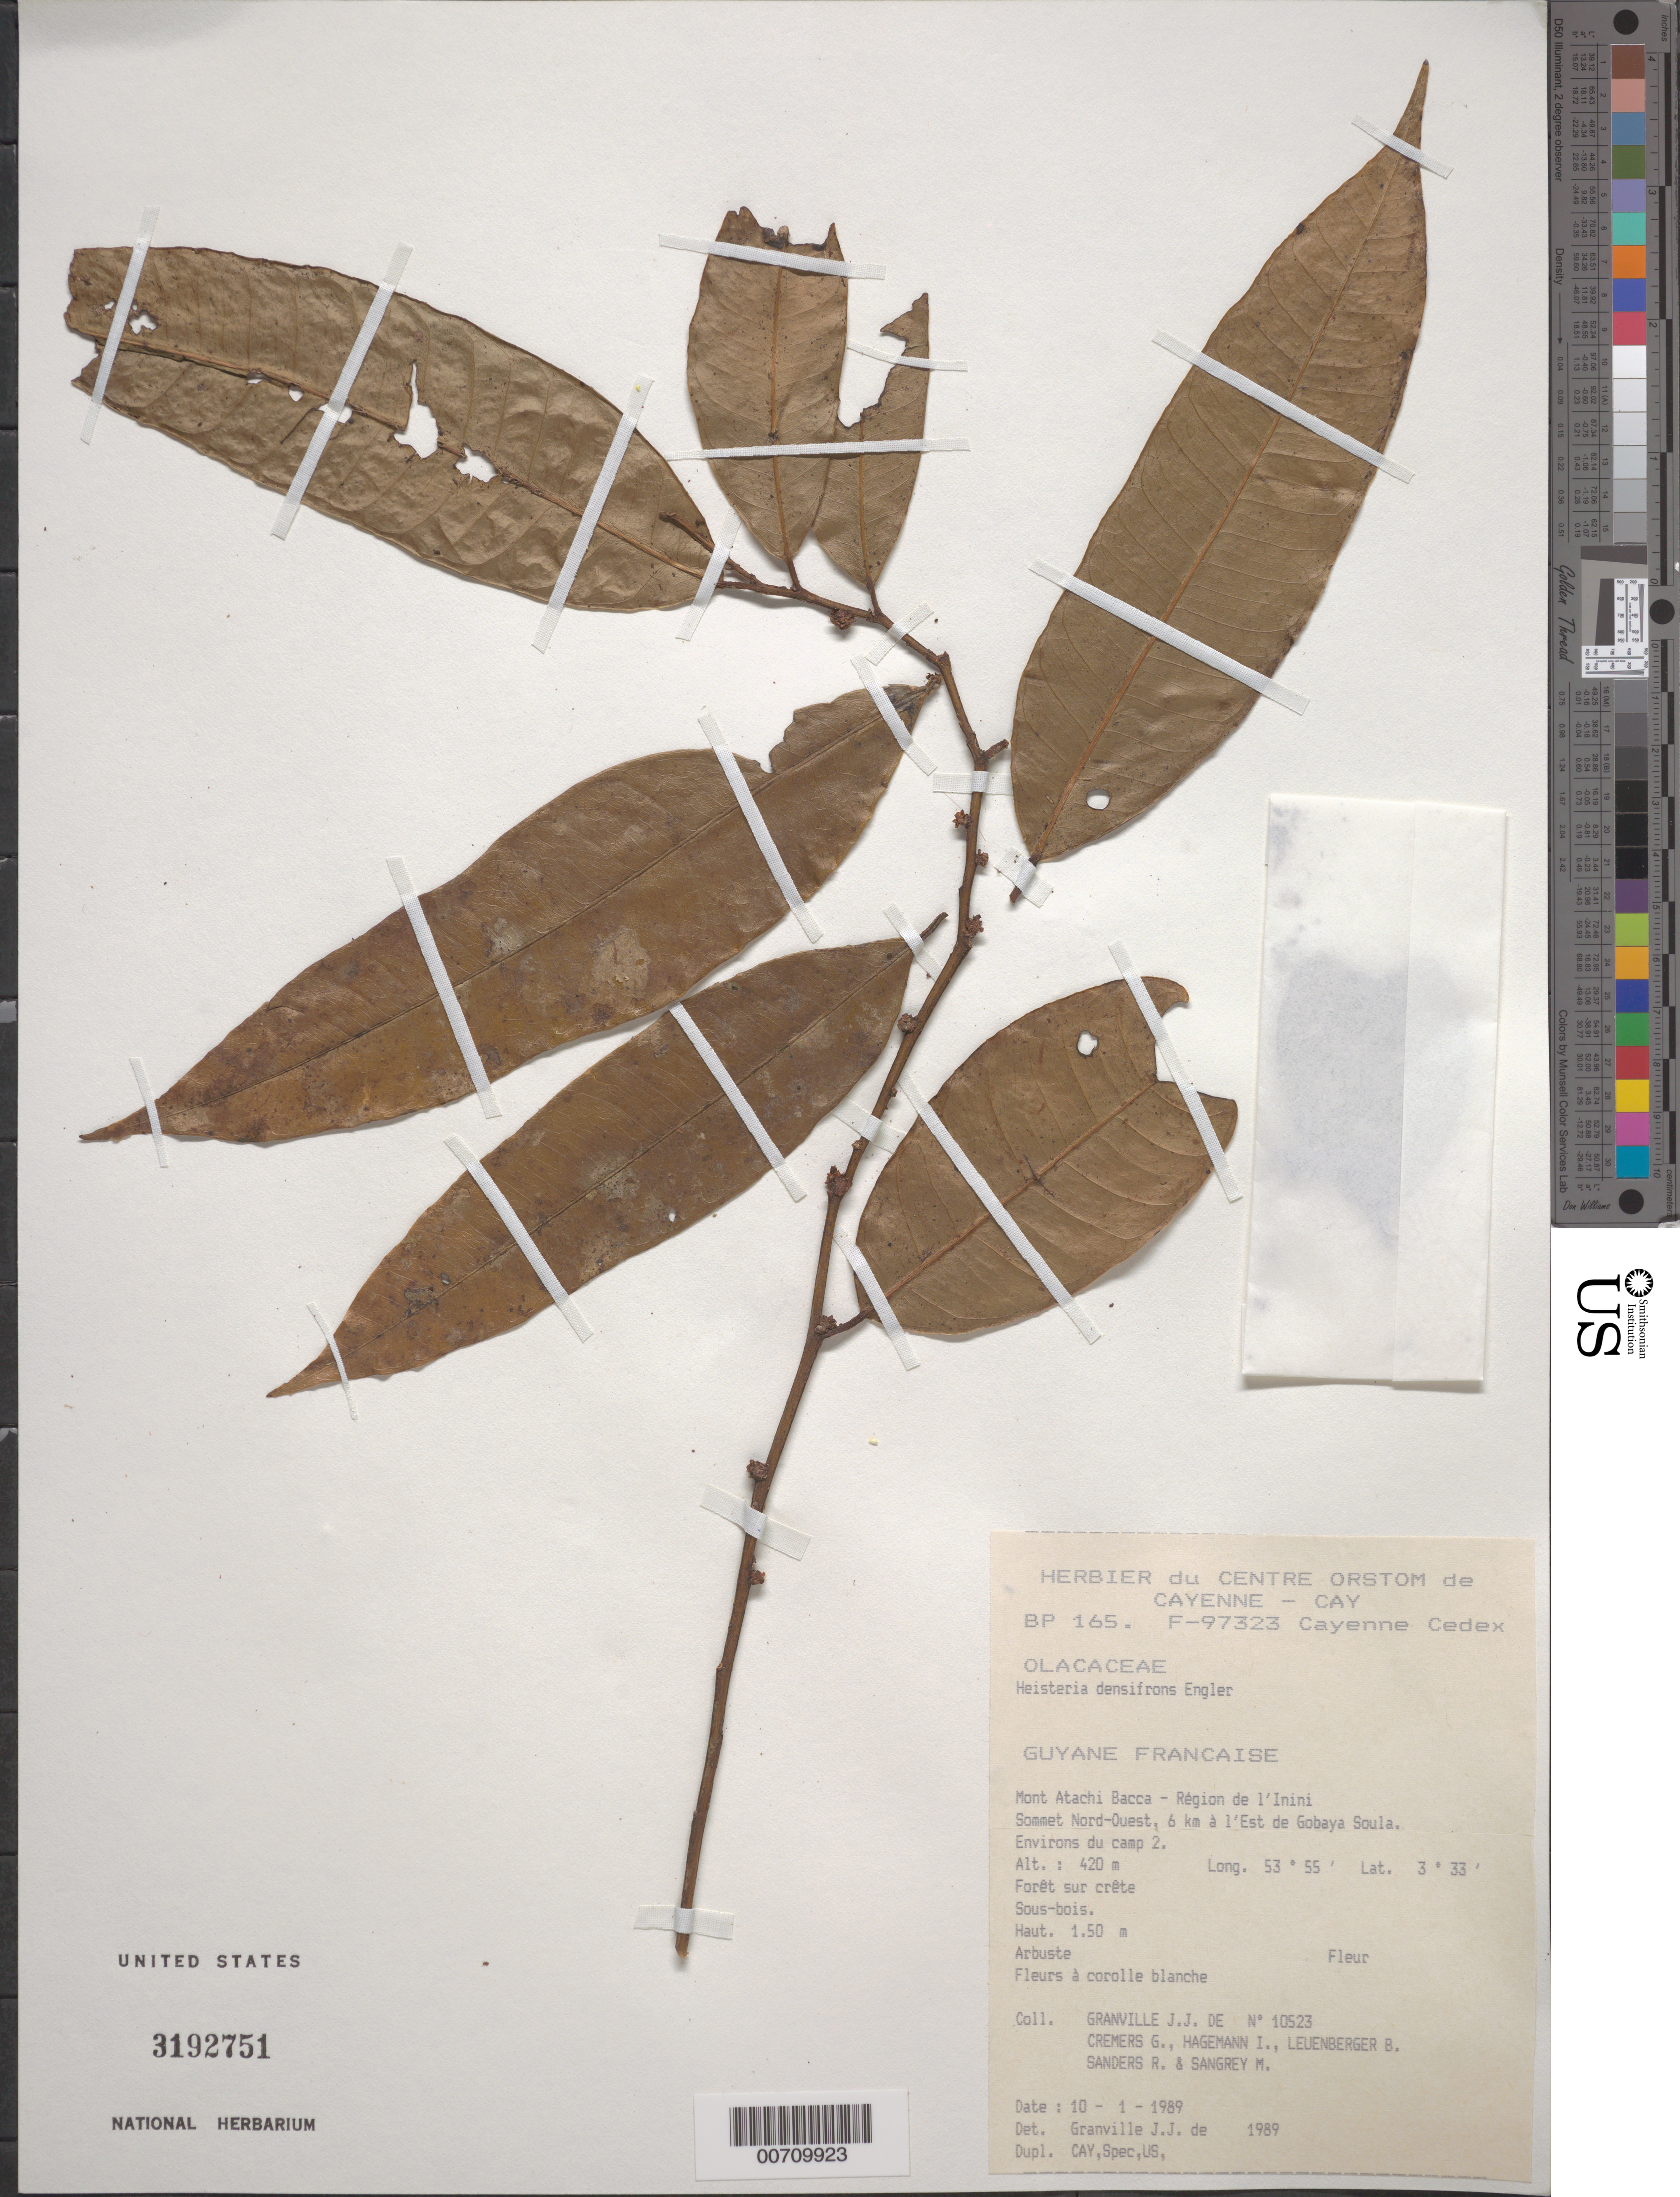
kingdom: Plantae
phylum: Tracheophyta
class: Magnoliopsida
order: Santalales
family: Erythropalaceae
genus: Heisteria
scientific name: Heisteria densifrons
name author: Engl.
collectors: J.-J. de Granville, G. Cremers, I. Hagemann, B. E. Leuenberger, M. S. Sangrey & R. Sanders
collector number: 10523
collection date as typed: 10-Jan-89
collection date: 1989-01-10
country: French Guiana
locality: Mont Atachi Bacca, région de l'Inini, sommet Nord-Ouest, 6 km à l'Est de Gobaya Soula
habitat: Forêt sur crête. Sous-bois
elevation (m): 420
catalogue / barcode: US 3192751